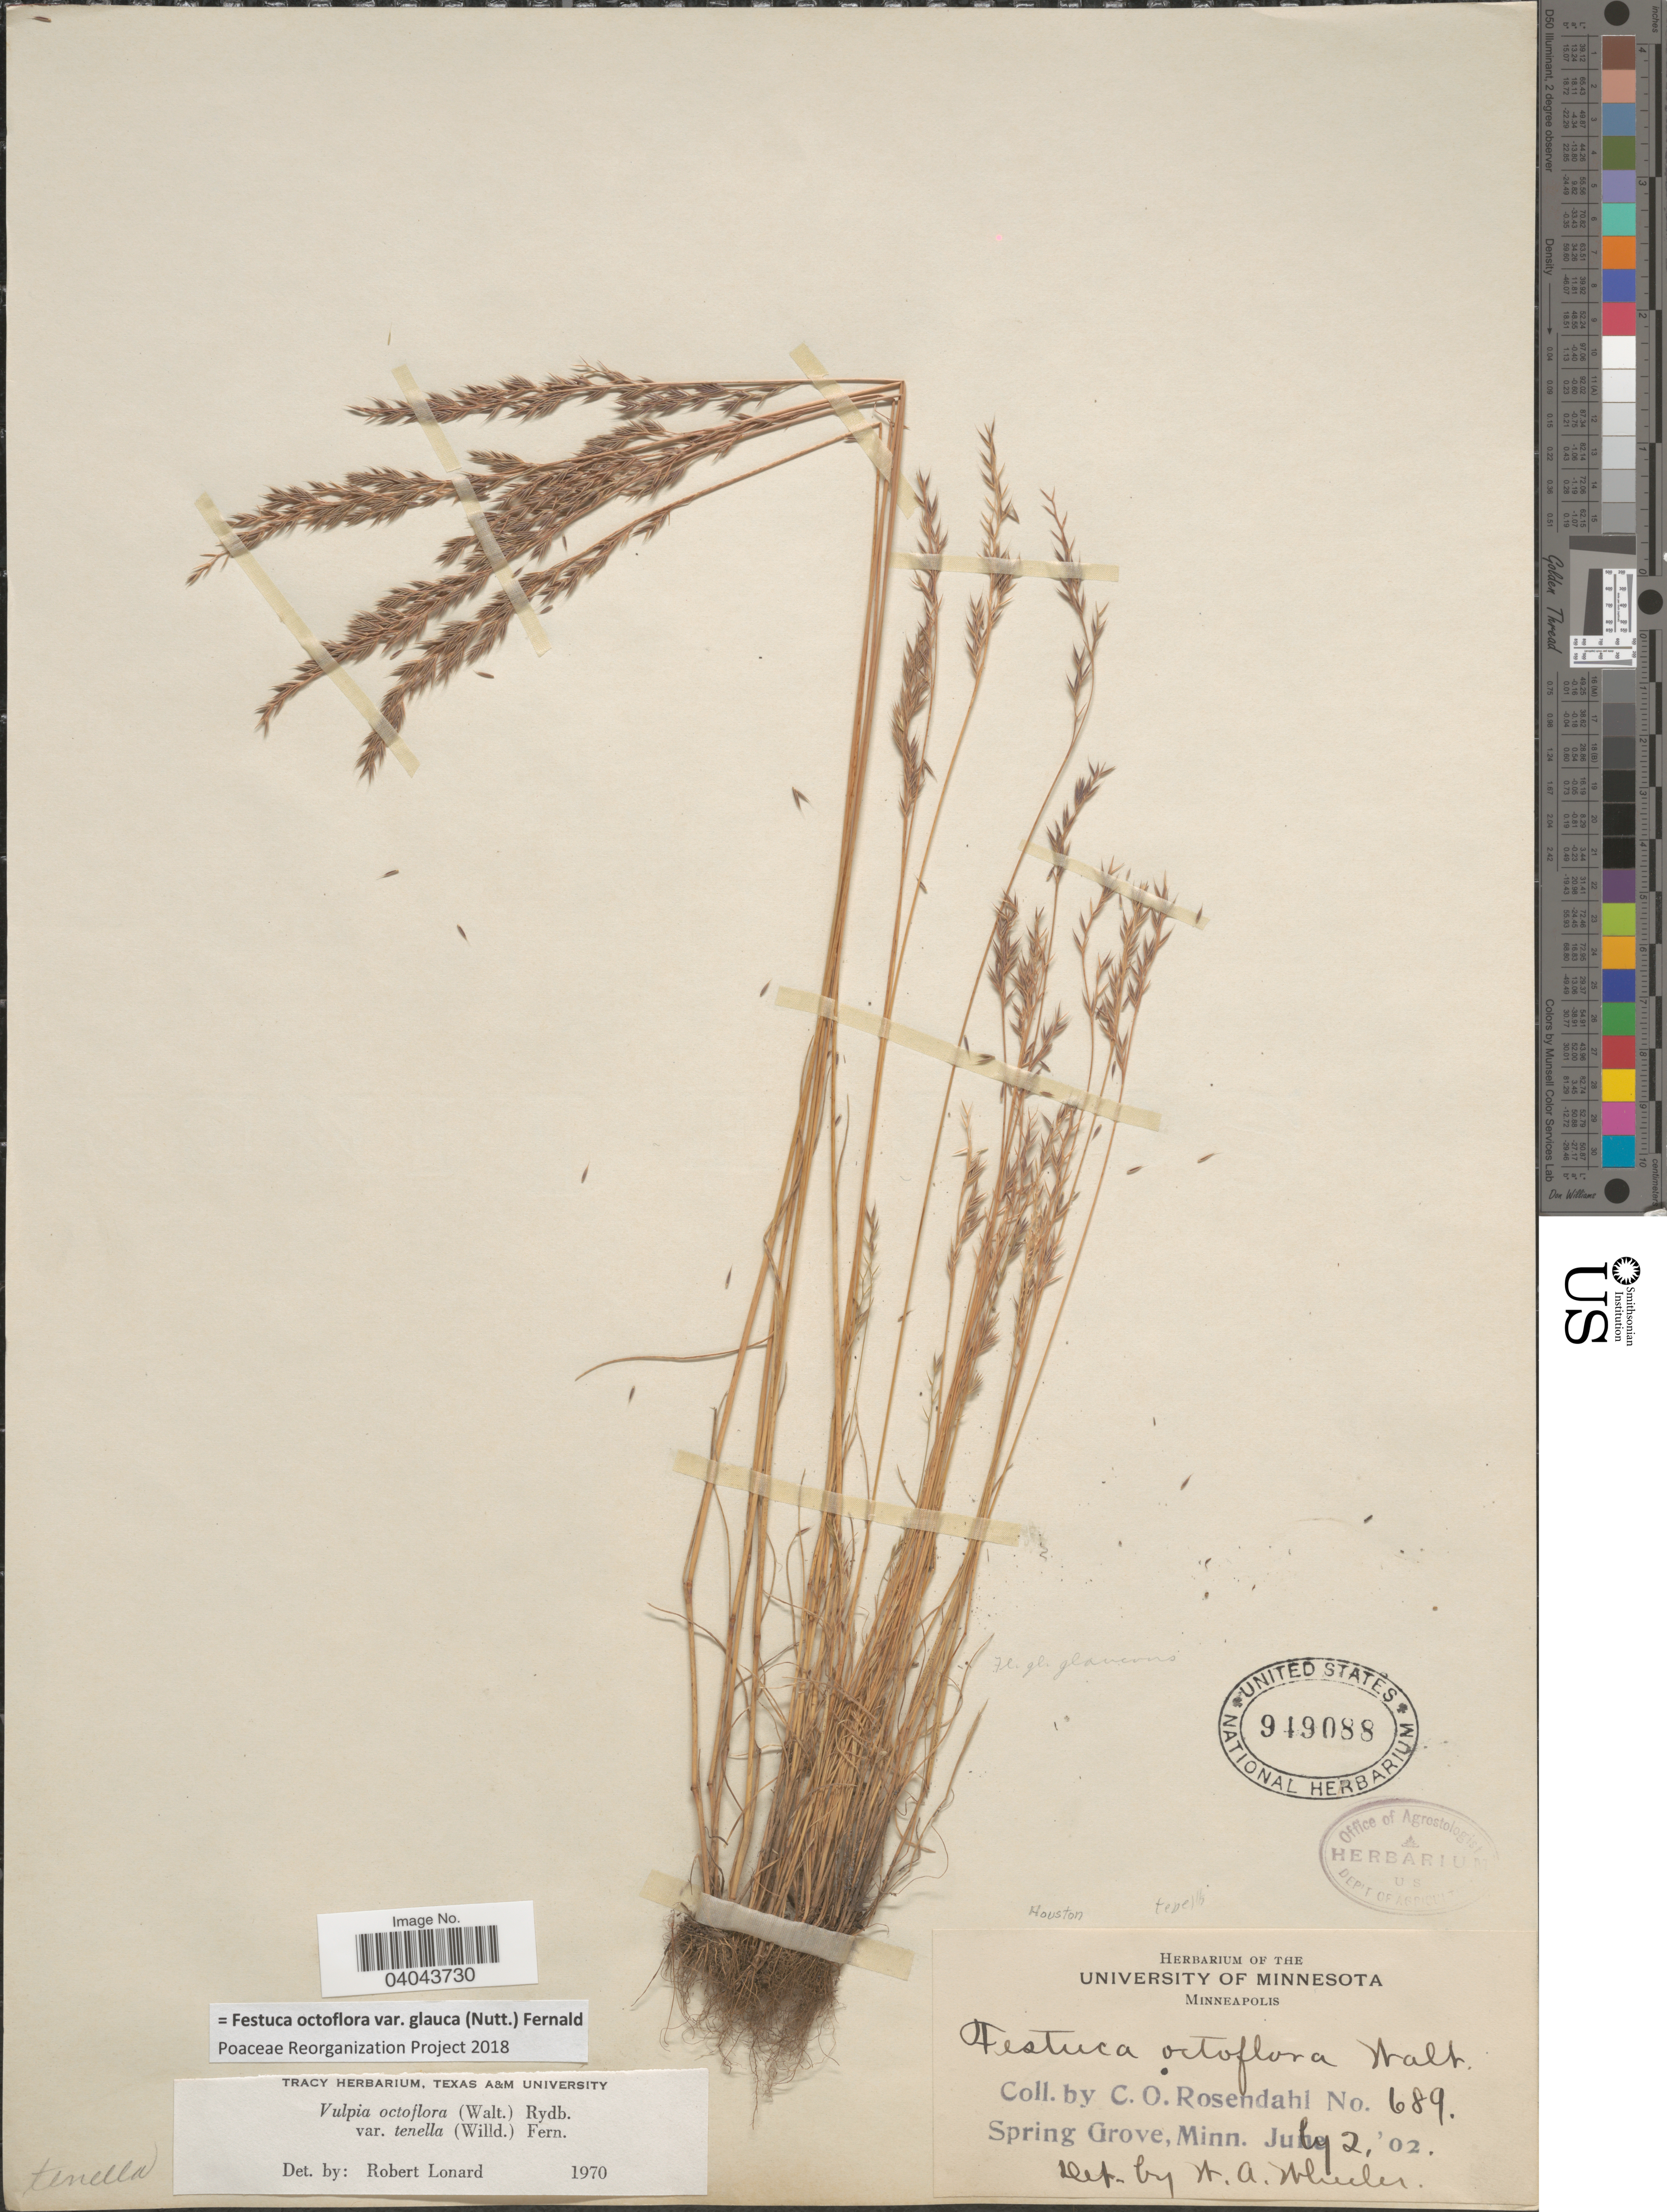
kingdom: Plantae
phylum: Tracheophyta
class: Liliopsida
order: Poales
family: Poaceae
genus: Festuca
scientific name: Festuca octoflora var. glauca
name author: (Nutt.) Fernald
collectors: C. O. Rosendahl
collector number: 689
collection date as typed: Transcribed d/m/y: 2/7/2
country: United States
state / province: Minnesota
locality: Houston. Spring Grove.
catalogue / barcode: US 949088